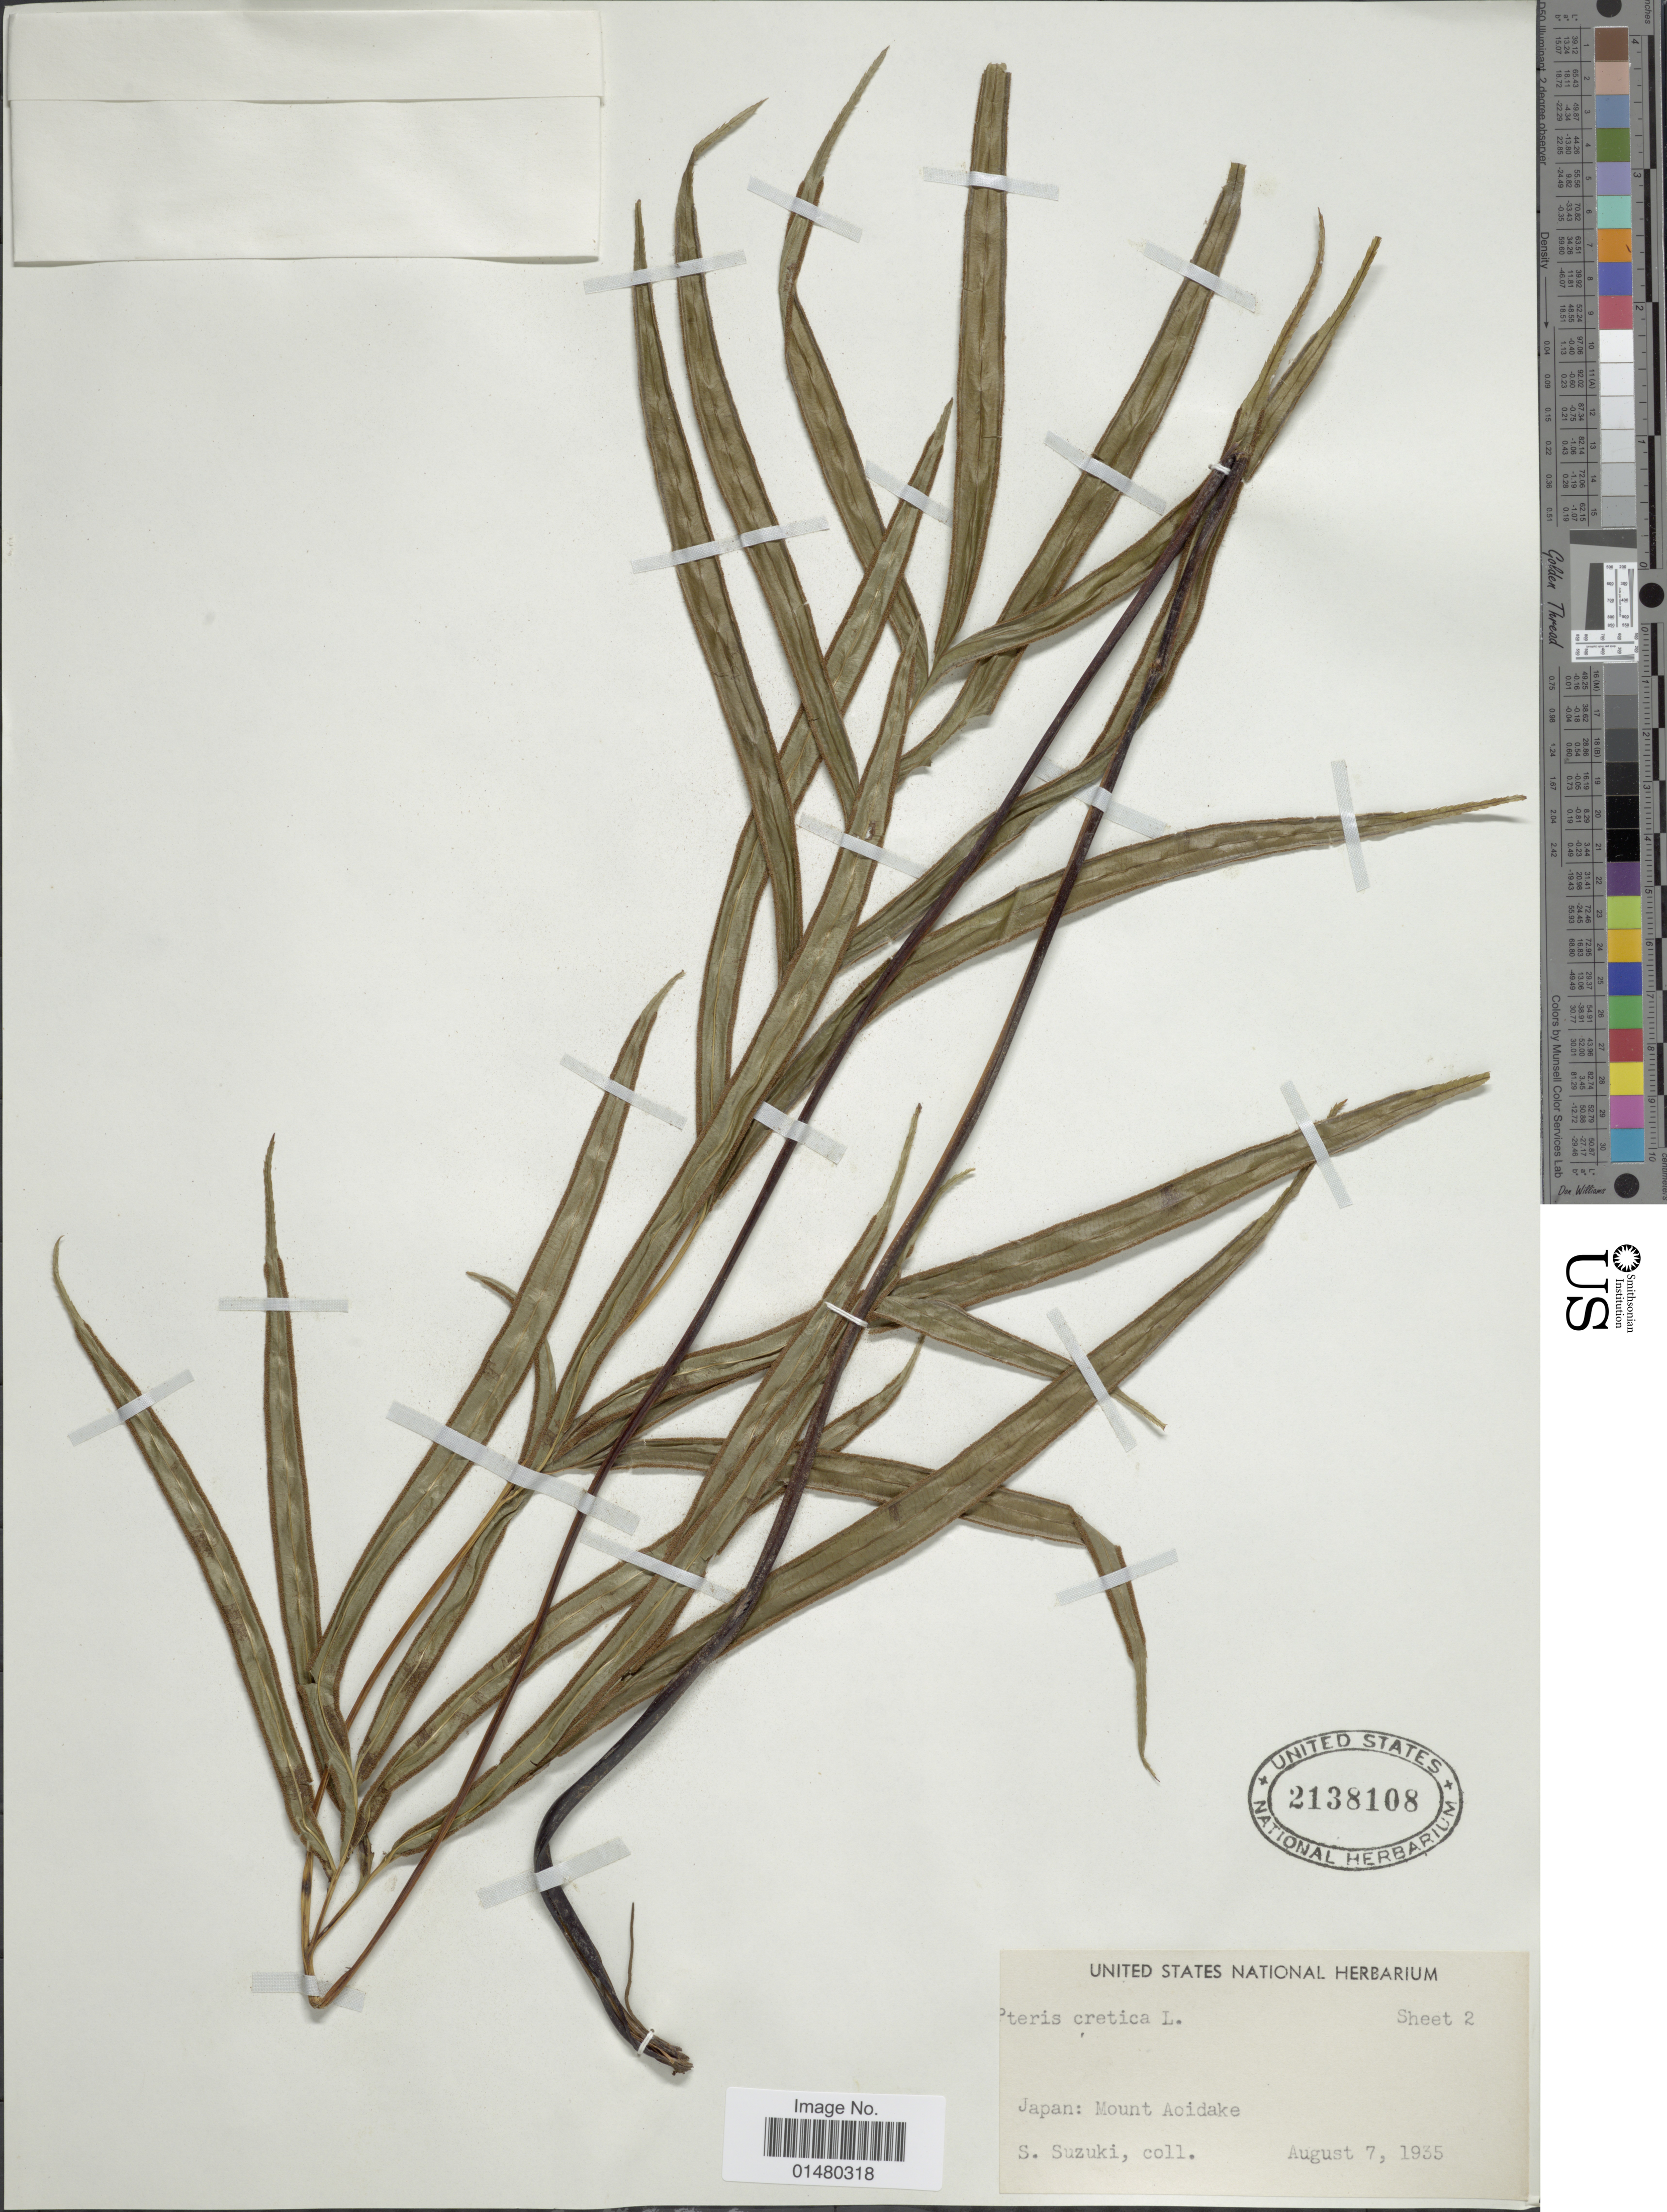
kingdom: Plantae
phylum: Tracheophyta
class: Polypodiopsida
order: Polypodiales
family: Pteridaceae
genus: Pteris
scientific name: Pteris cretica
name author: L.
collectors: S. Suzuki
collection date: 1935-08-07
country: Japan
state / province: Miyazaki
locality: Mount Aoidake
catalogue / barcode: US 2138108